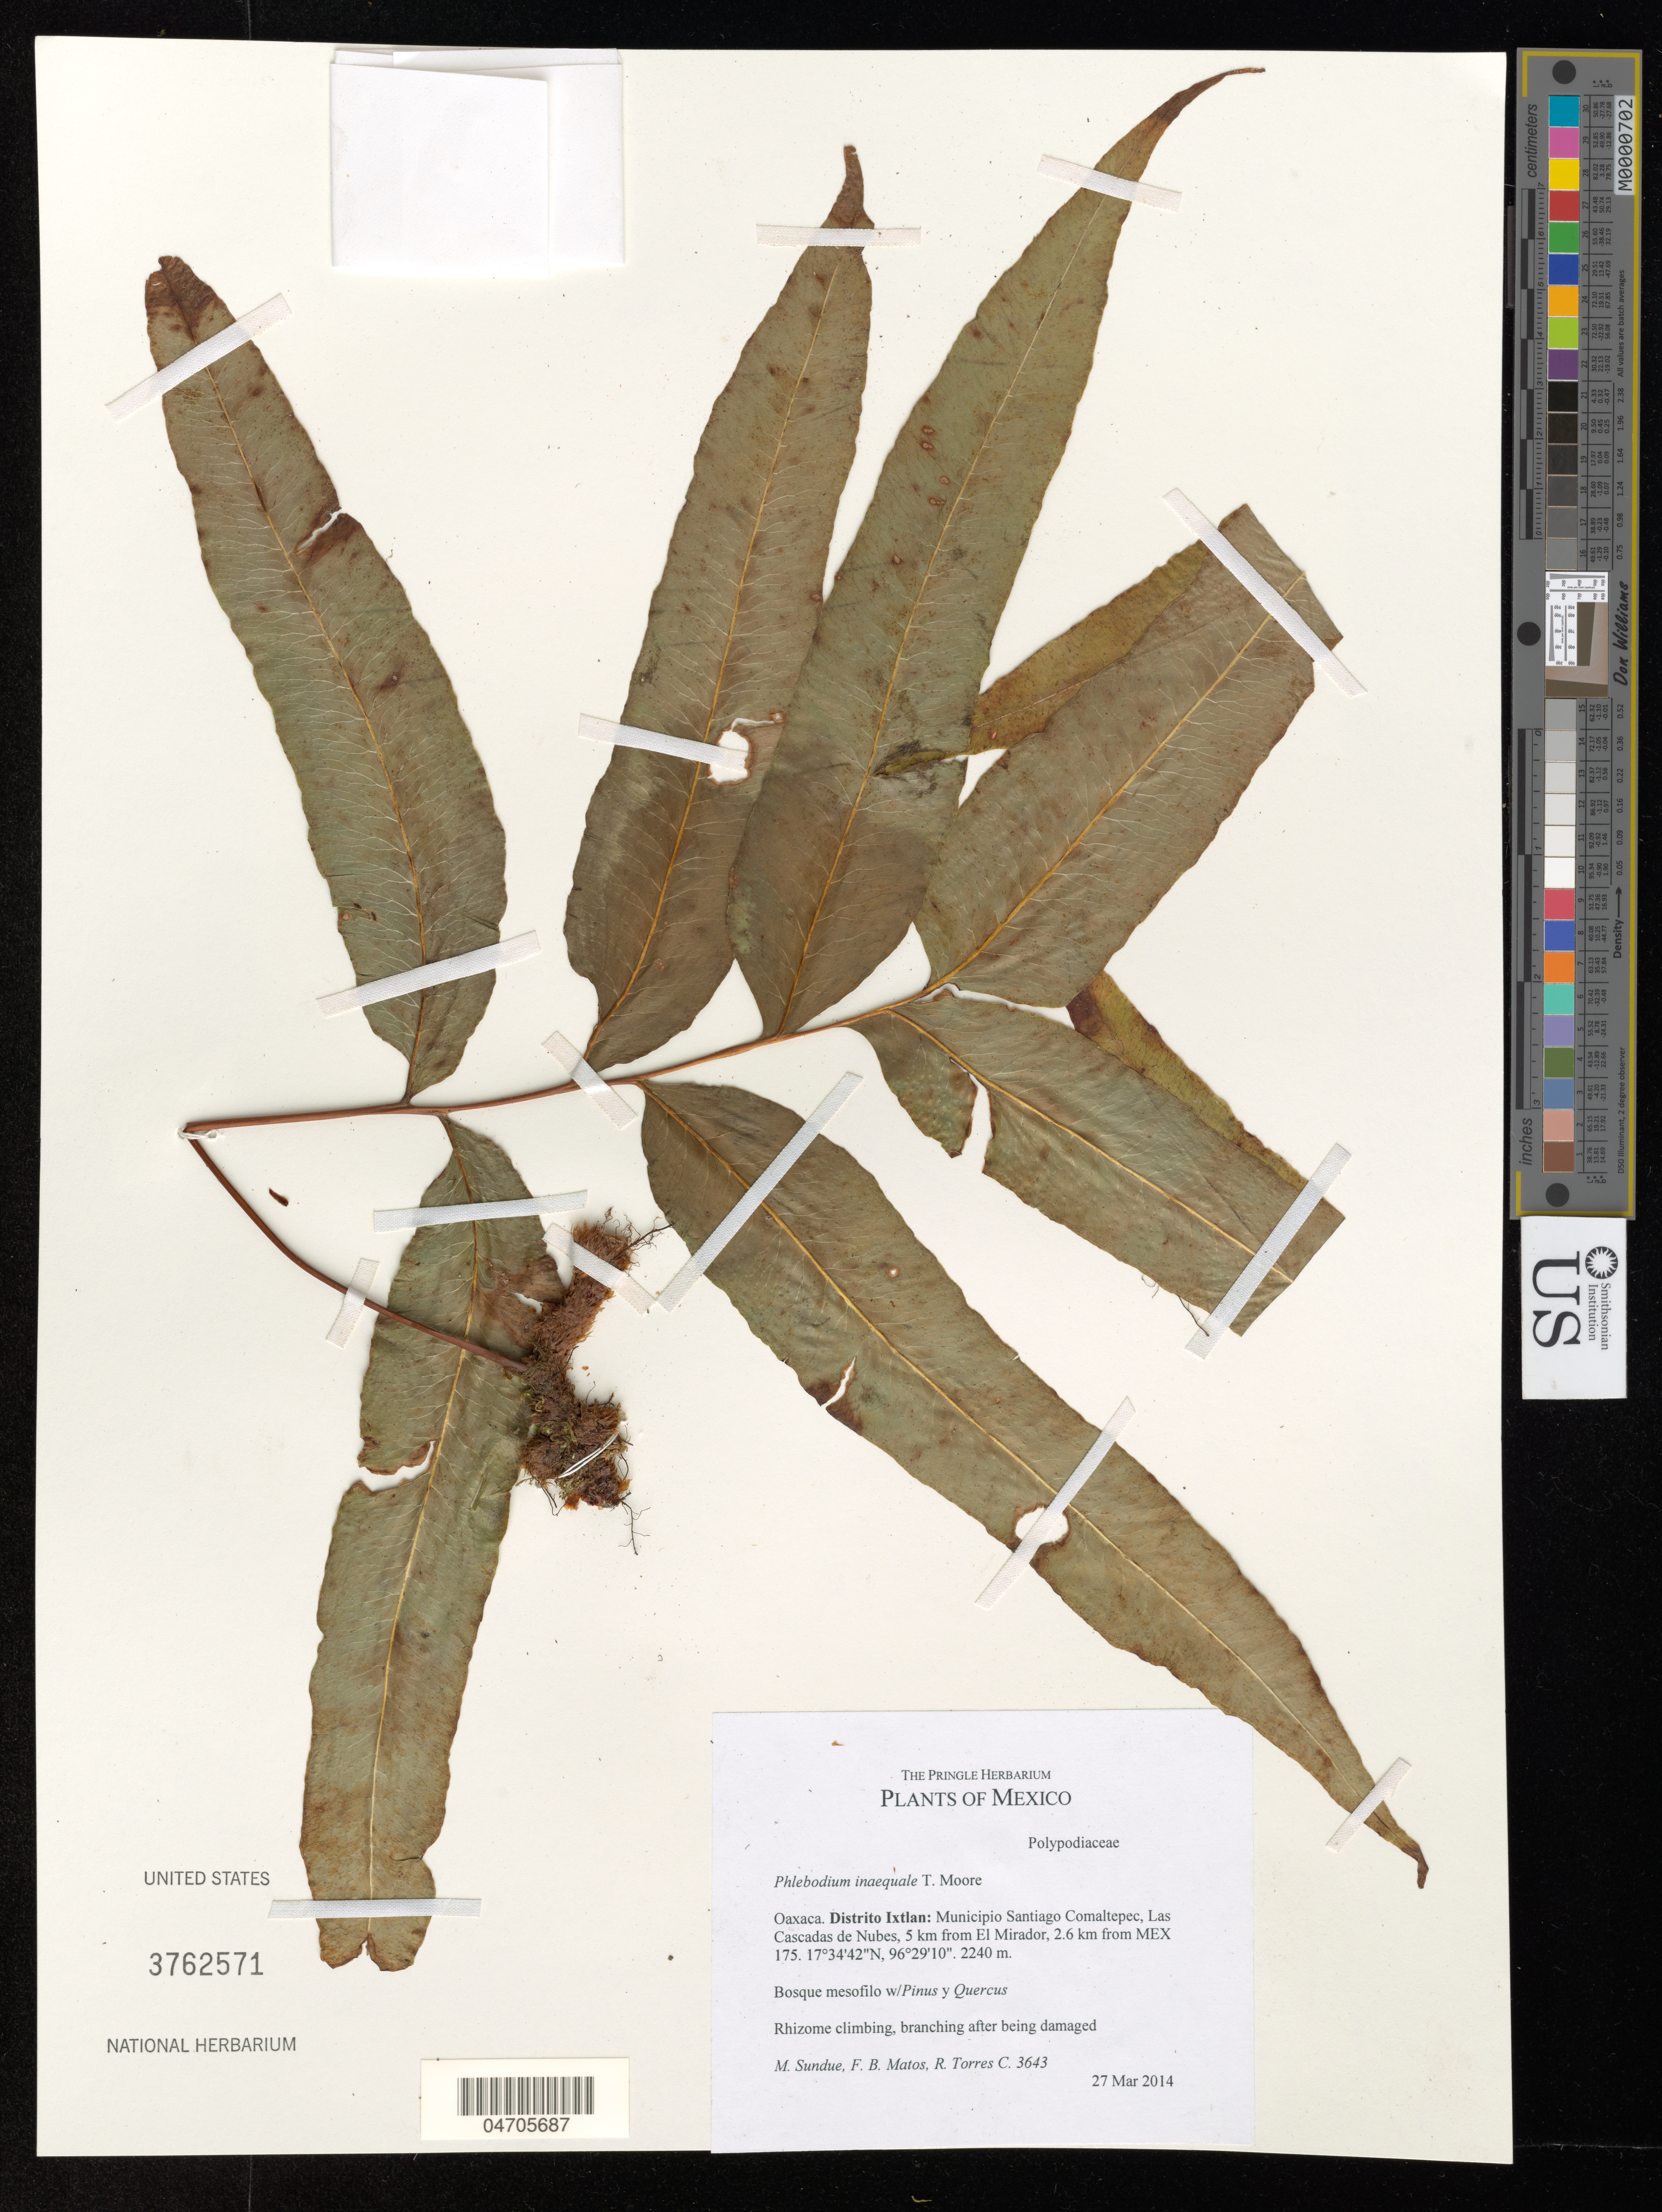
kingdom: Plantae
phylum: Tracheophyta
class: Polypodiopsida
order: Polypodiales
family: Polypodiaceae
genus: Phlebodium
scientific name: Phlebodium inaequale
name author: T. Moore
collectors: M. Sundue, F. Matos & R. Torres C.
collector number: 3643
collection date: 2014-03-27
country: Mexico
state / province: Oaxaca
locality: Distrito Ixtlan: Municipio Santiago Comaltepec, Las Cascades de Nubes, 5 km from El Mirador, 2.6 km from MEX.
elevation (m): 2240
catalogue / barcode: US 3762571